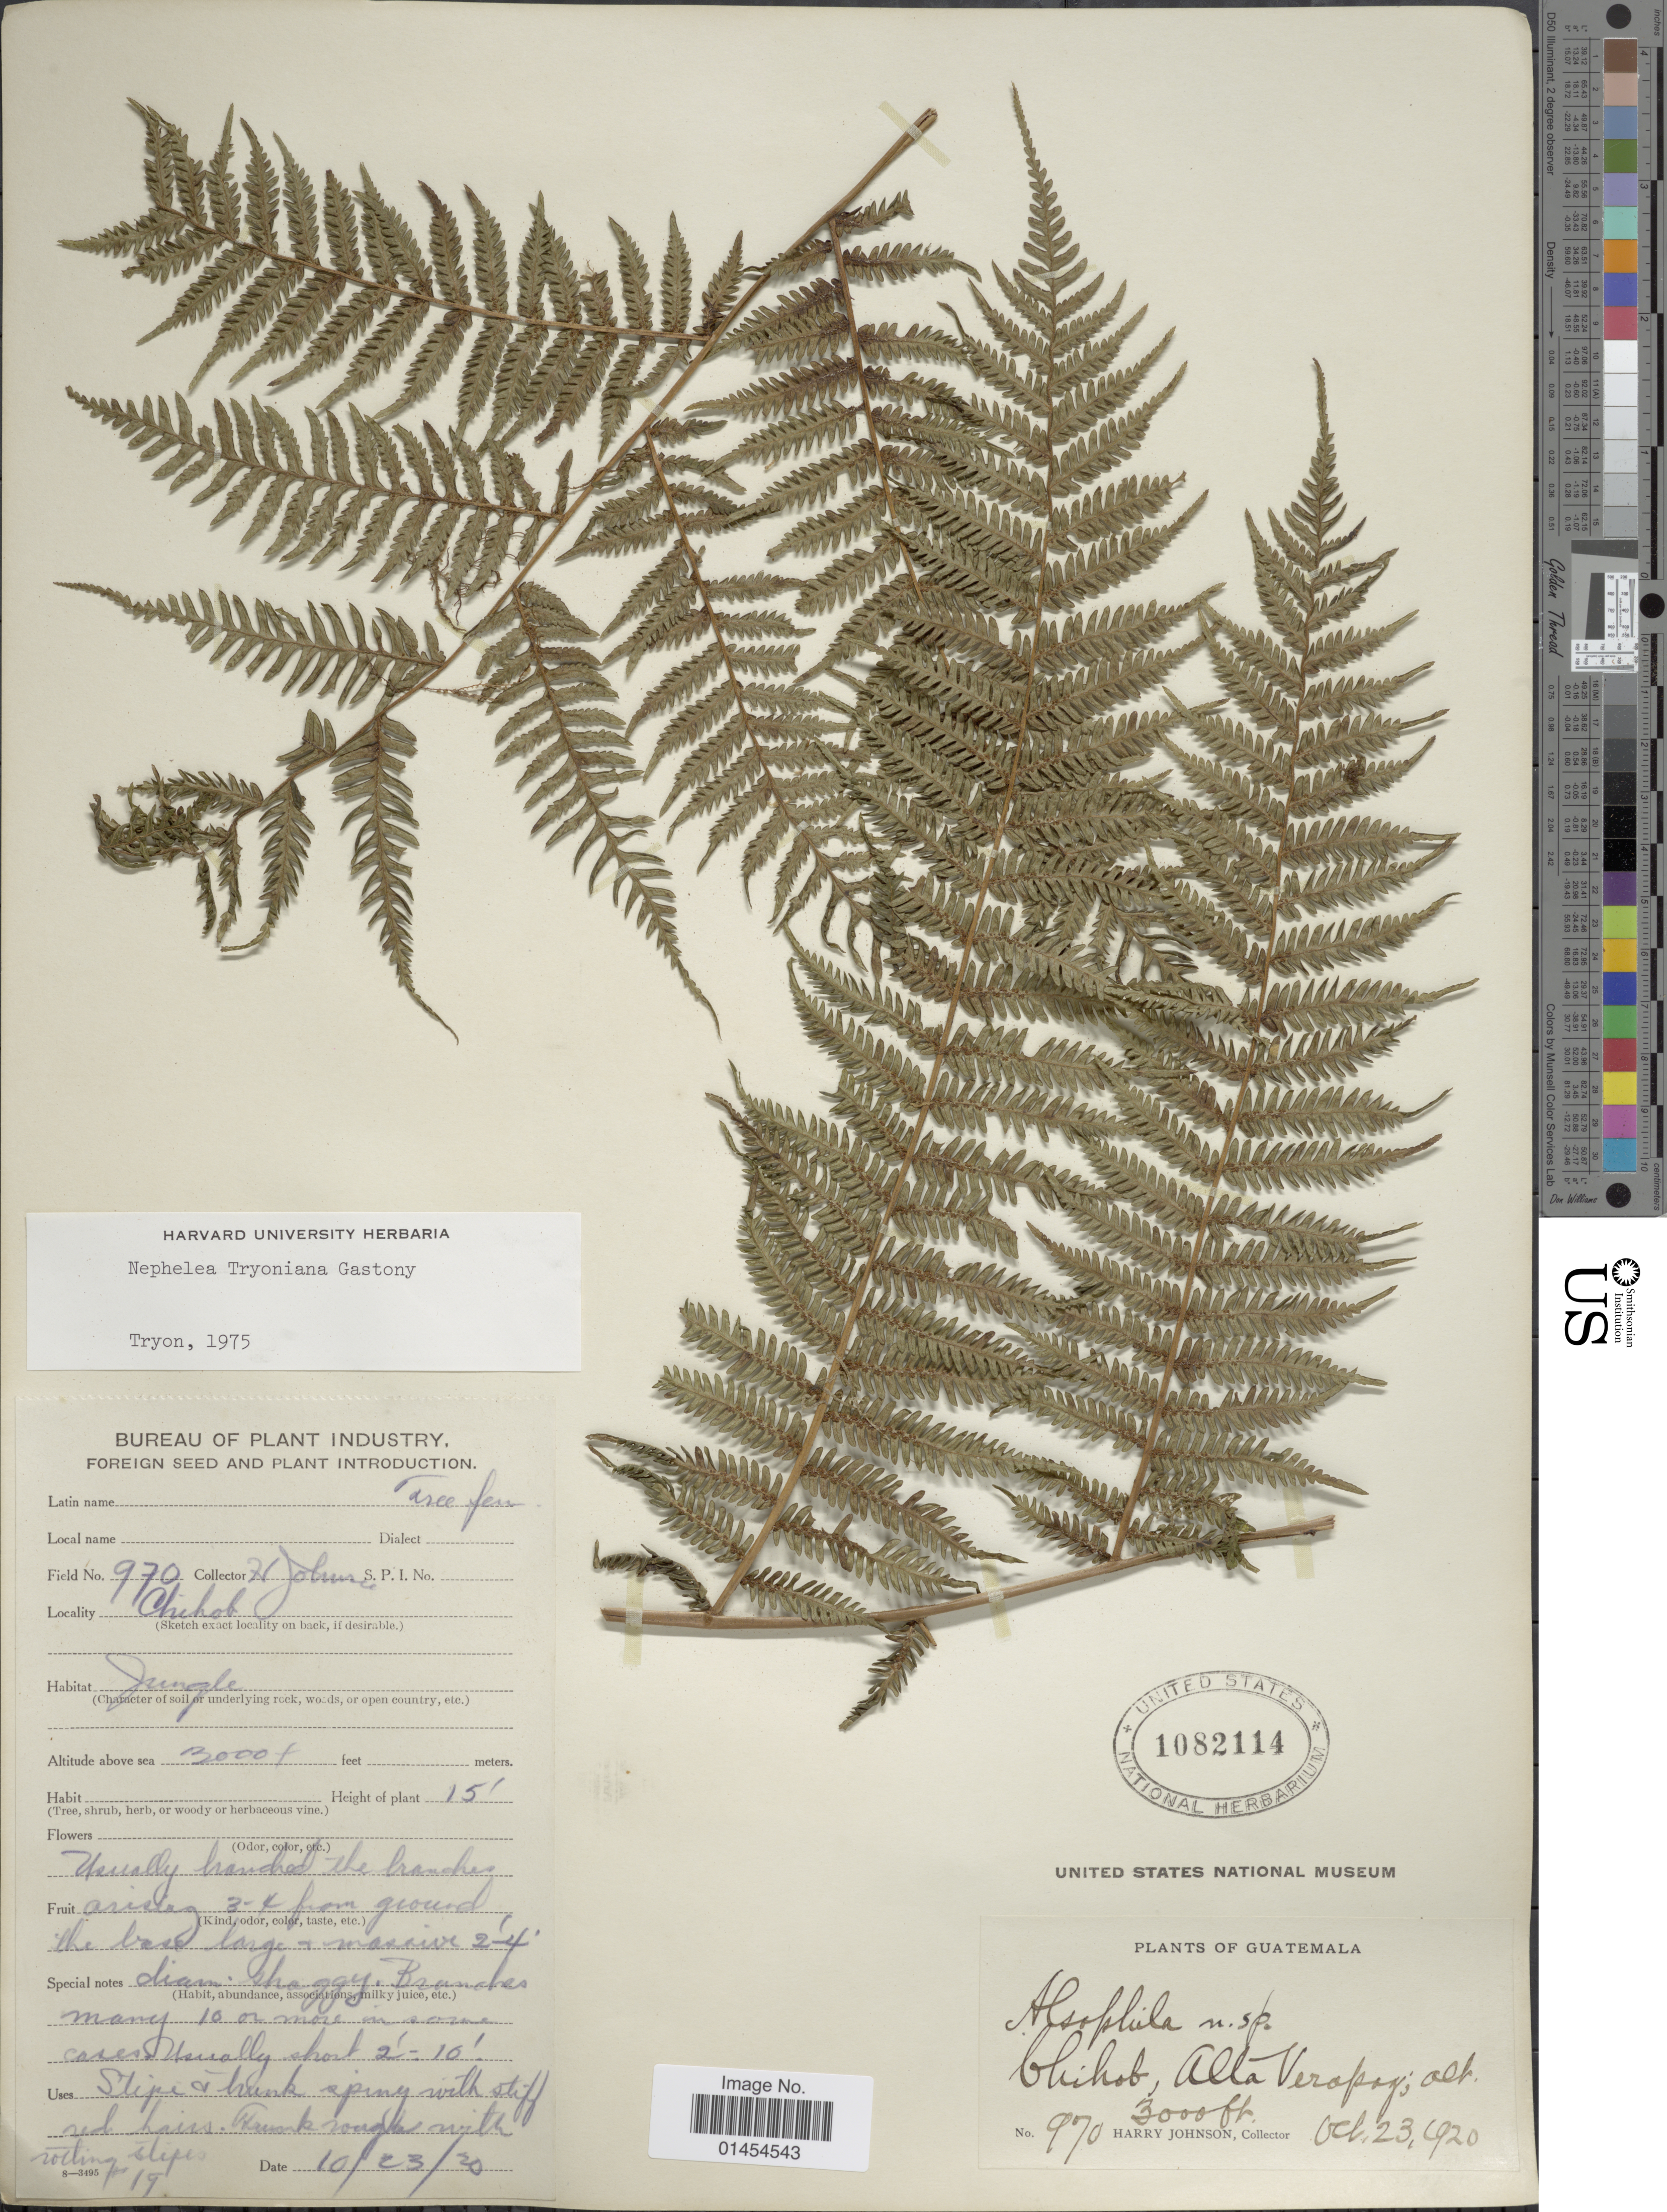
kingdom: Plantae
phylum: Tracheophyta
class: Polypodiopsida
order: Cyatheales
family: Cyatheaceae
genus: Alsophila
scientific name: Alsophila tryoniana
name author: (Gastony) D.S. Conant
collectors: H. Johnson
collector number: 970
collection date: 1920-10-23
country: Guatemala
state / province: Alta Verapaz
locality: Chihob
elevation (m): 914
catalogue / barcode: US 1082114